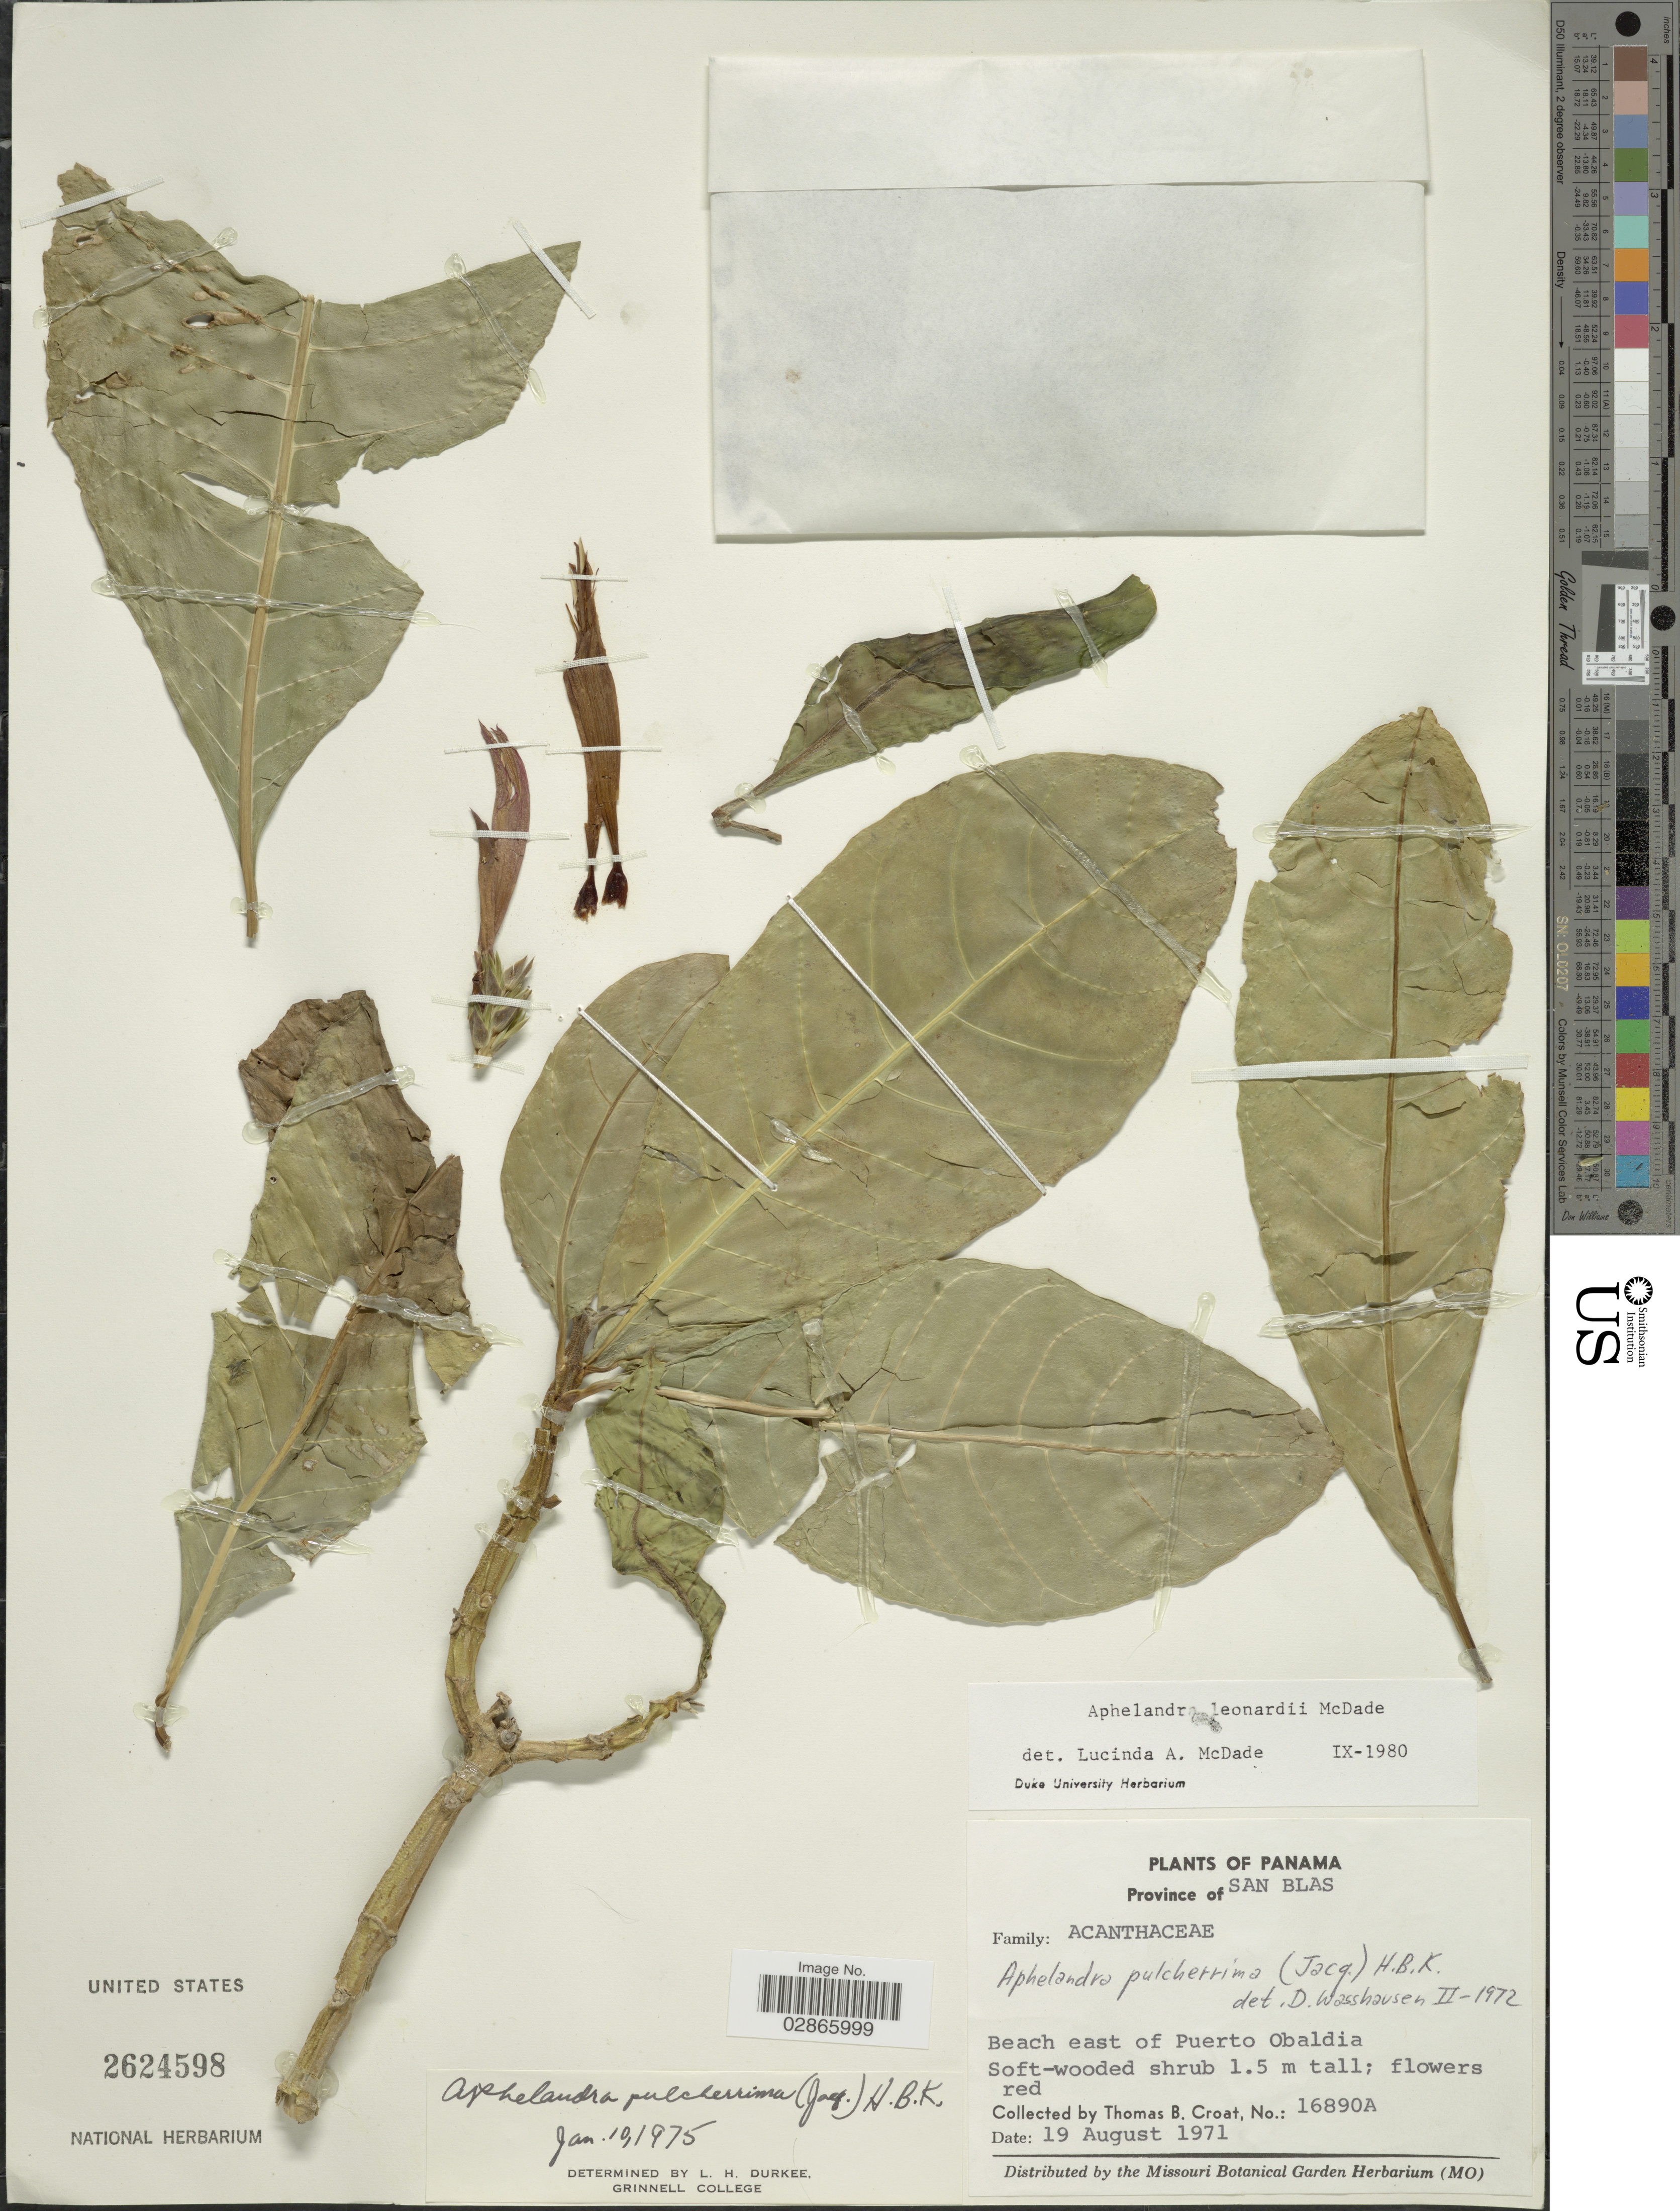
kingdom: Plantae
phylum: Tracheophyta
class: Magnoliopsida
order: Lamiales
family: Acanthaceae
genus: Aphelandra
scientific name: Aphelandra leonardii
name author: McDade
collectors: T. B. Croat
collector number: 16890A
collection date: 1971-08-19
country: Panama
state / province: Kuna Yala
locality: Province of San Blas. Beach east of Puerto Obaldia.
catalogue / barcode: US 2624598